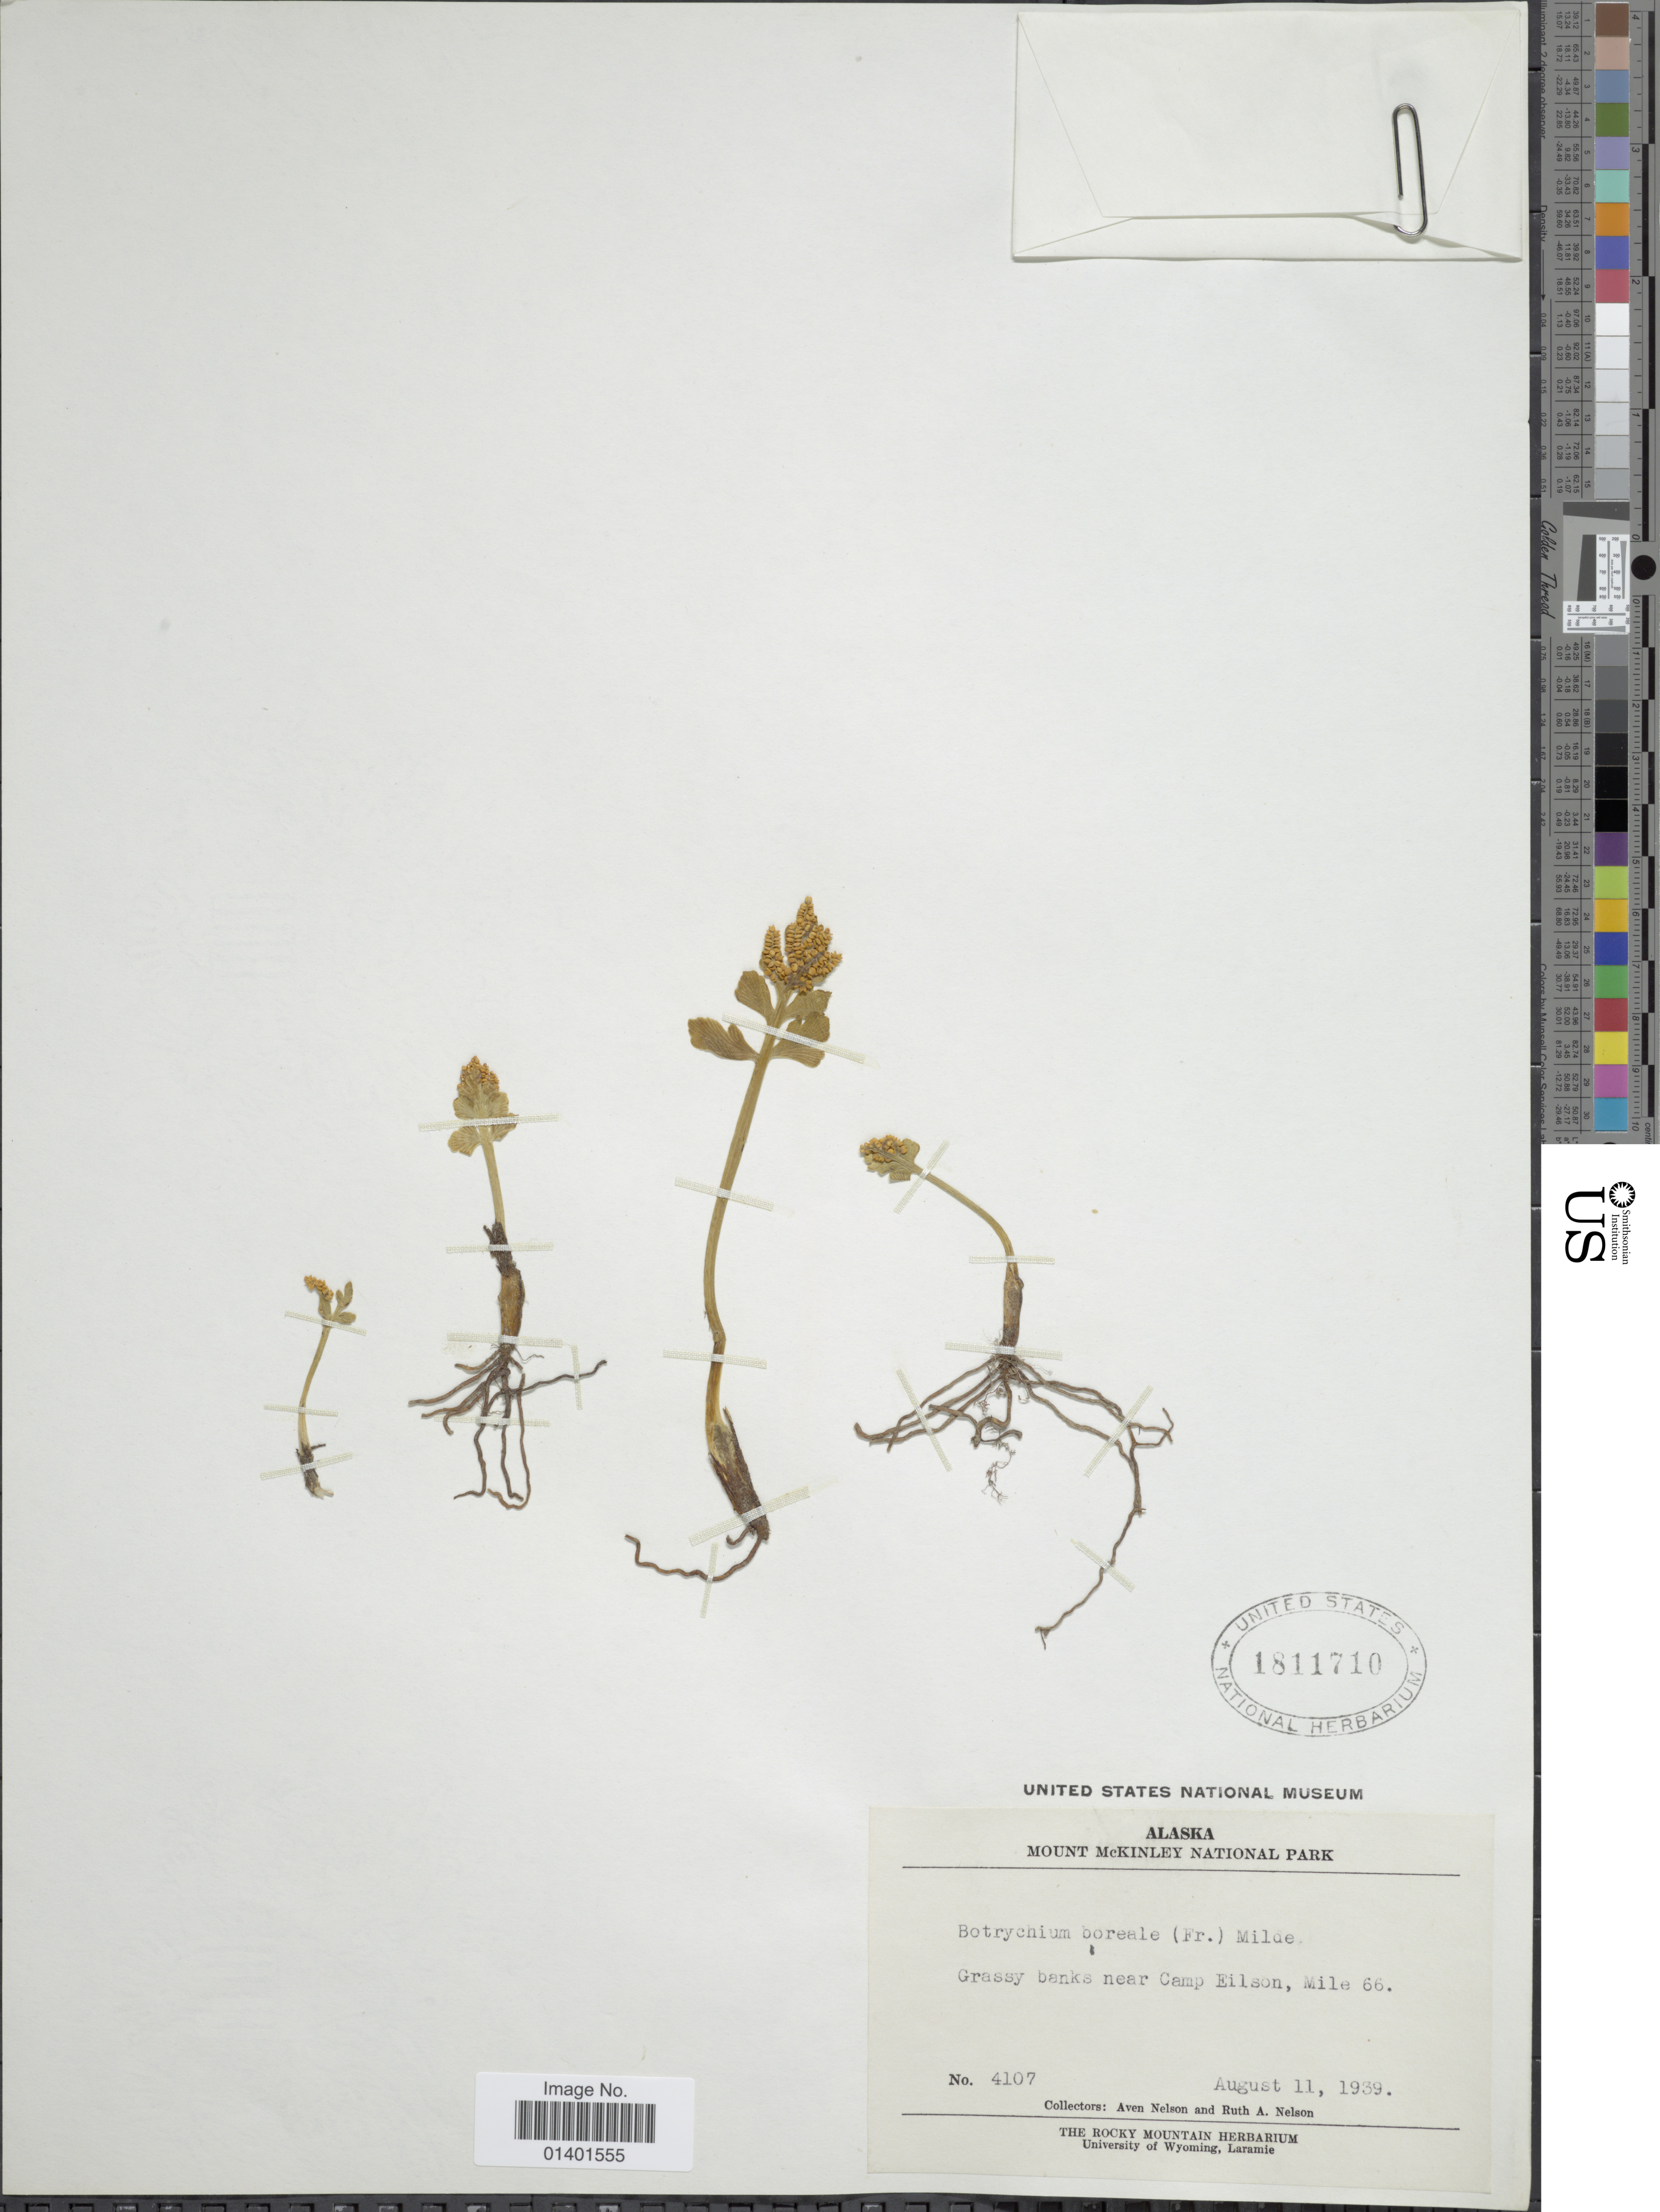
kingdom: Plantae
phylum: Tracheophyta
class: Polypodiopsida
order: Ophioglossales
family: Ophioglossaceae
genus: Botrychium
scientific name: Botrychium dissectum var. obliquum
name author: Clute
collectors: A. Nelson & R. A. Nelson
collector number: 4107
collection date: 1939-08-11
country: United States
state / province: Alaska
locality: Grassy banks near Camp Eilson, Mile 66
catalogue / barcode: US 1811710